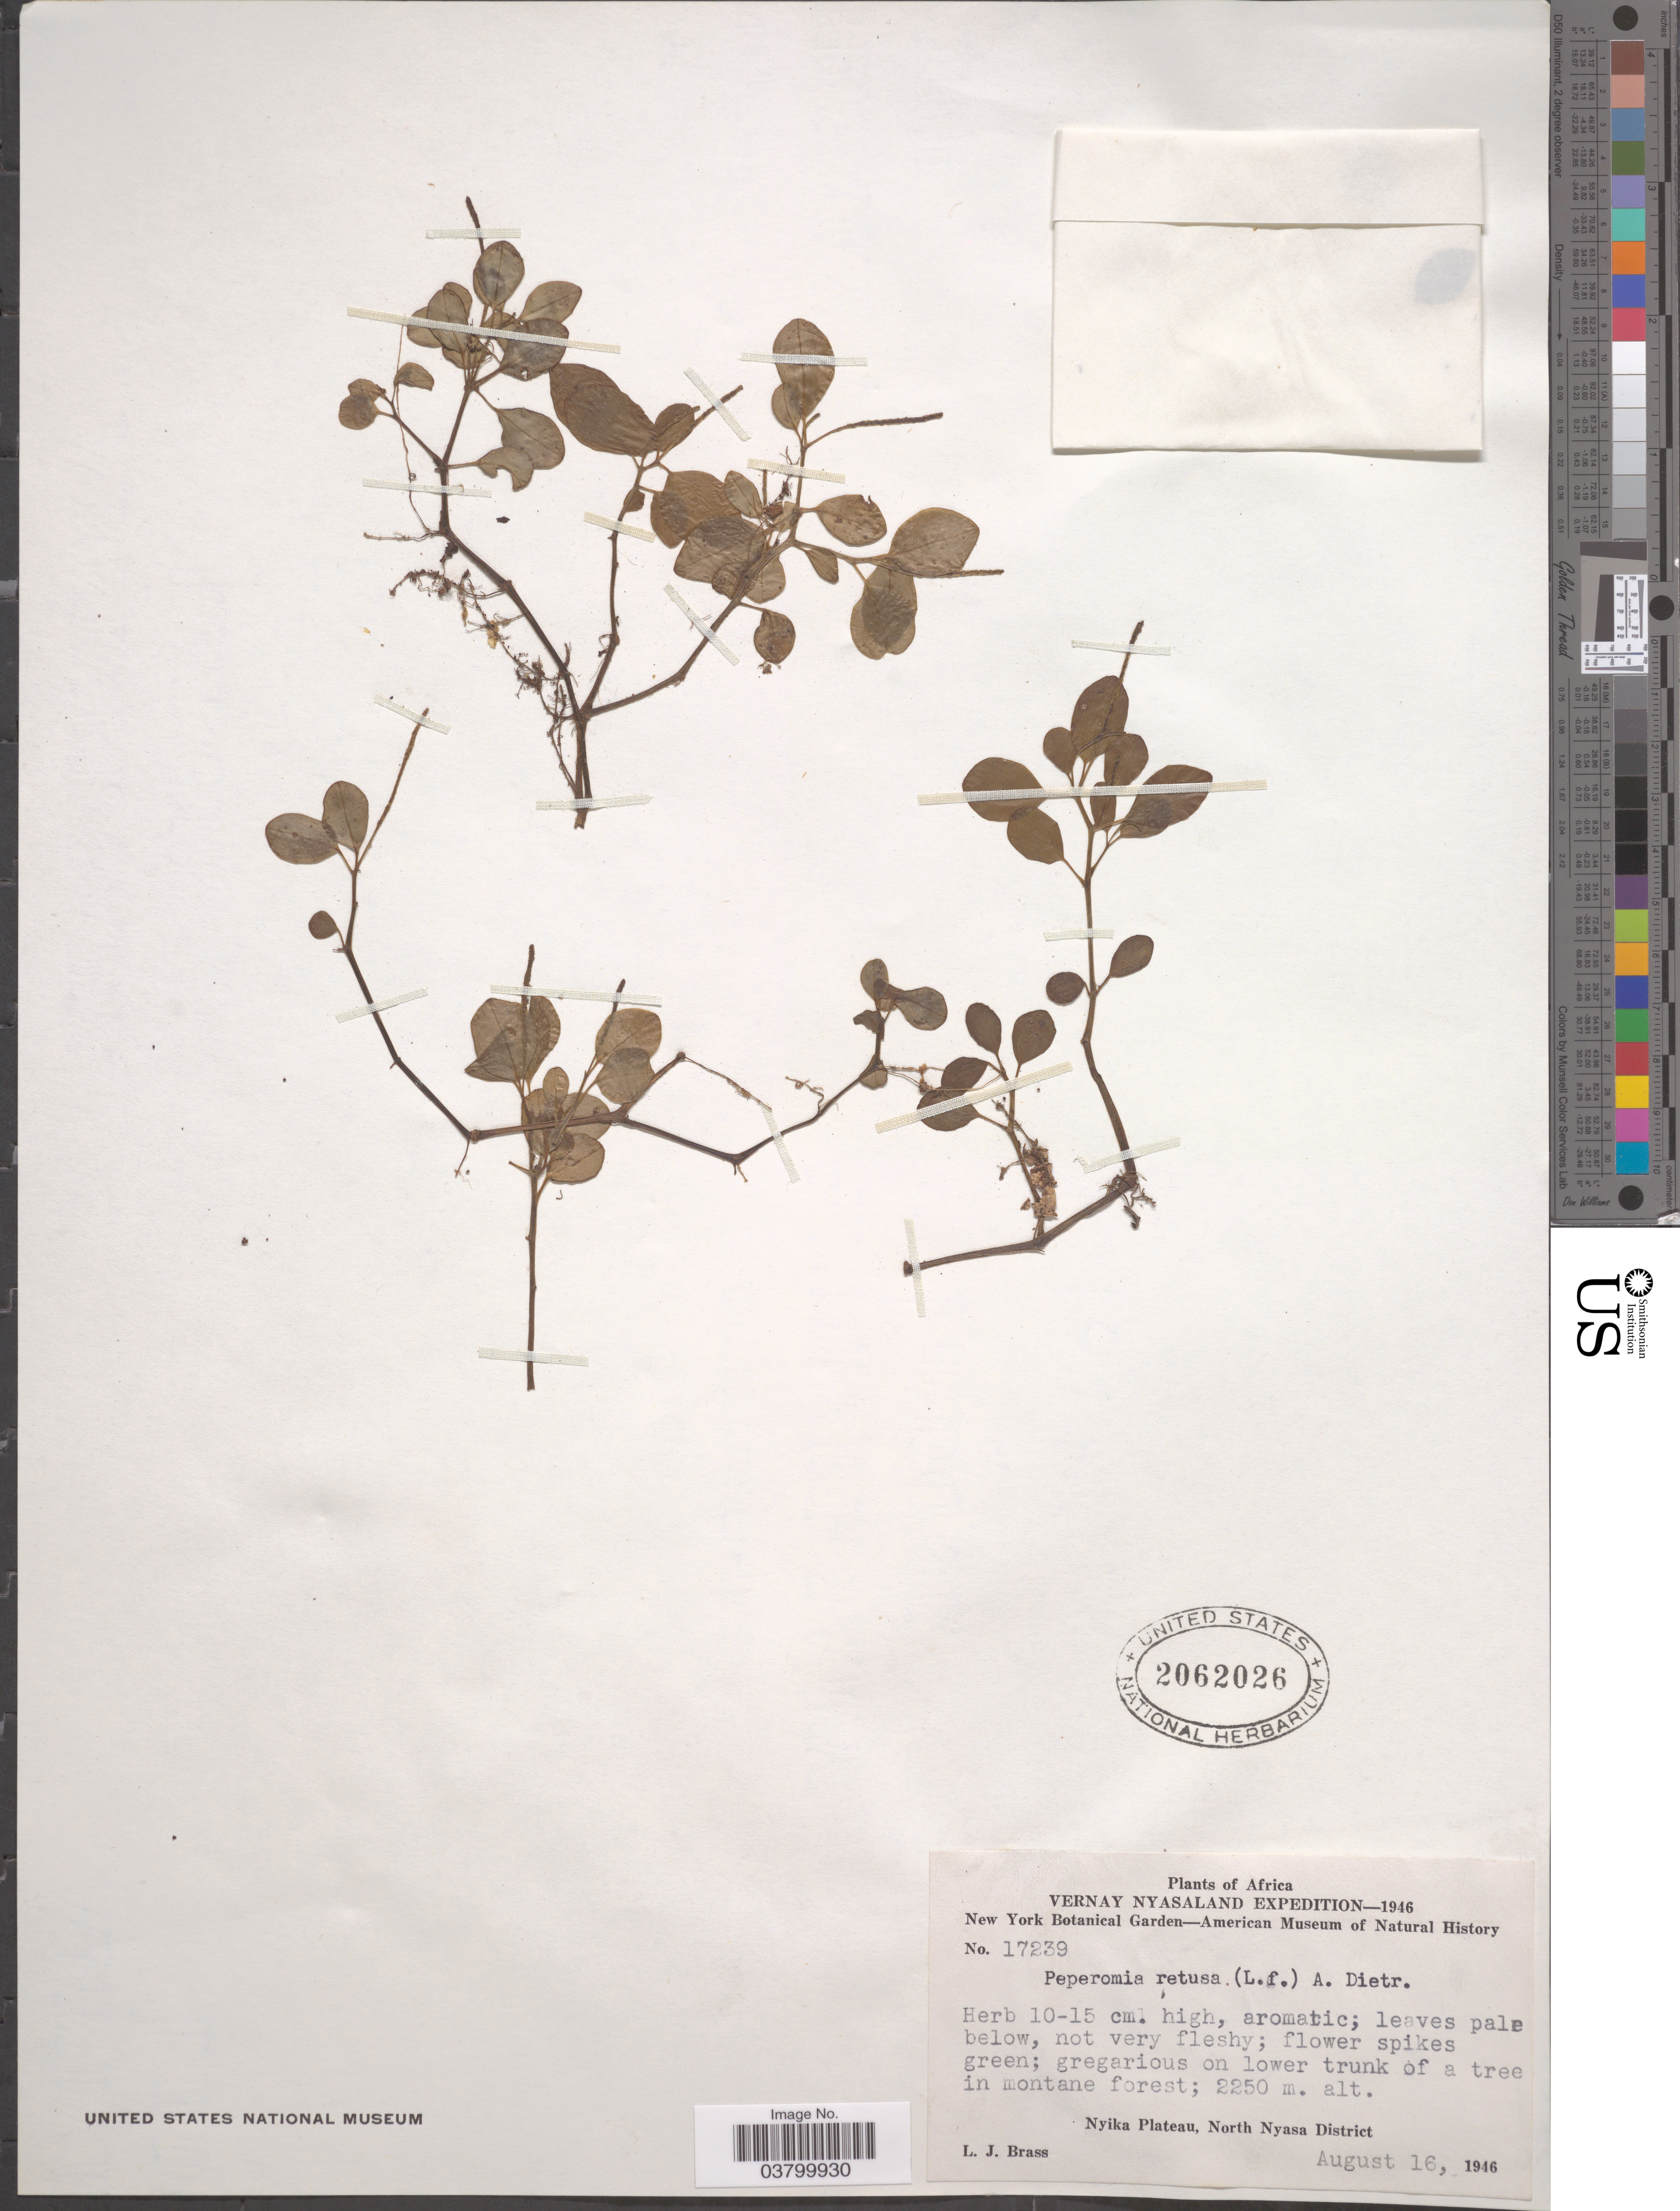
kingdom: Plantae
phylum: Tracheophyta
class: Magnoliopsida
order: Piperales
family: Piperaceae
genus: Peperomia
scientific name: Peperomia retusa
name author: (L. f.) A. Dietr.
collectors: L. J. Brass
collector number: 17239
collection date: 1946-08-16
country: Malawi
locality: Vernay Nyasaland. Nyika Plateau, North Nyasa District.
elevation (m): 2250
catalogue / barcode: US 2062026